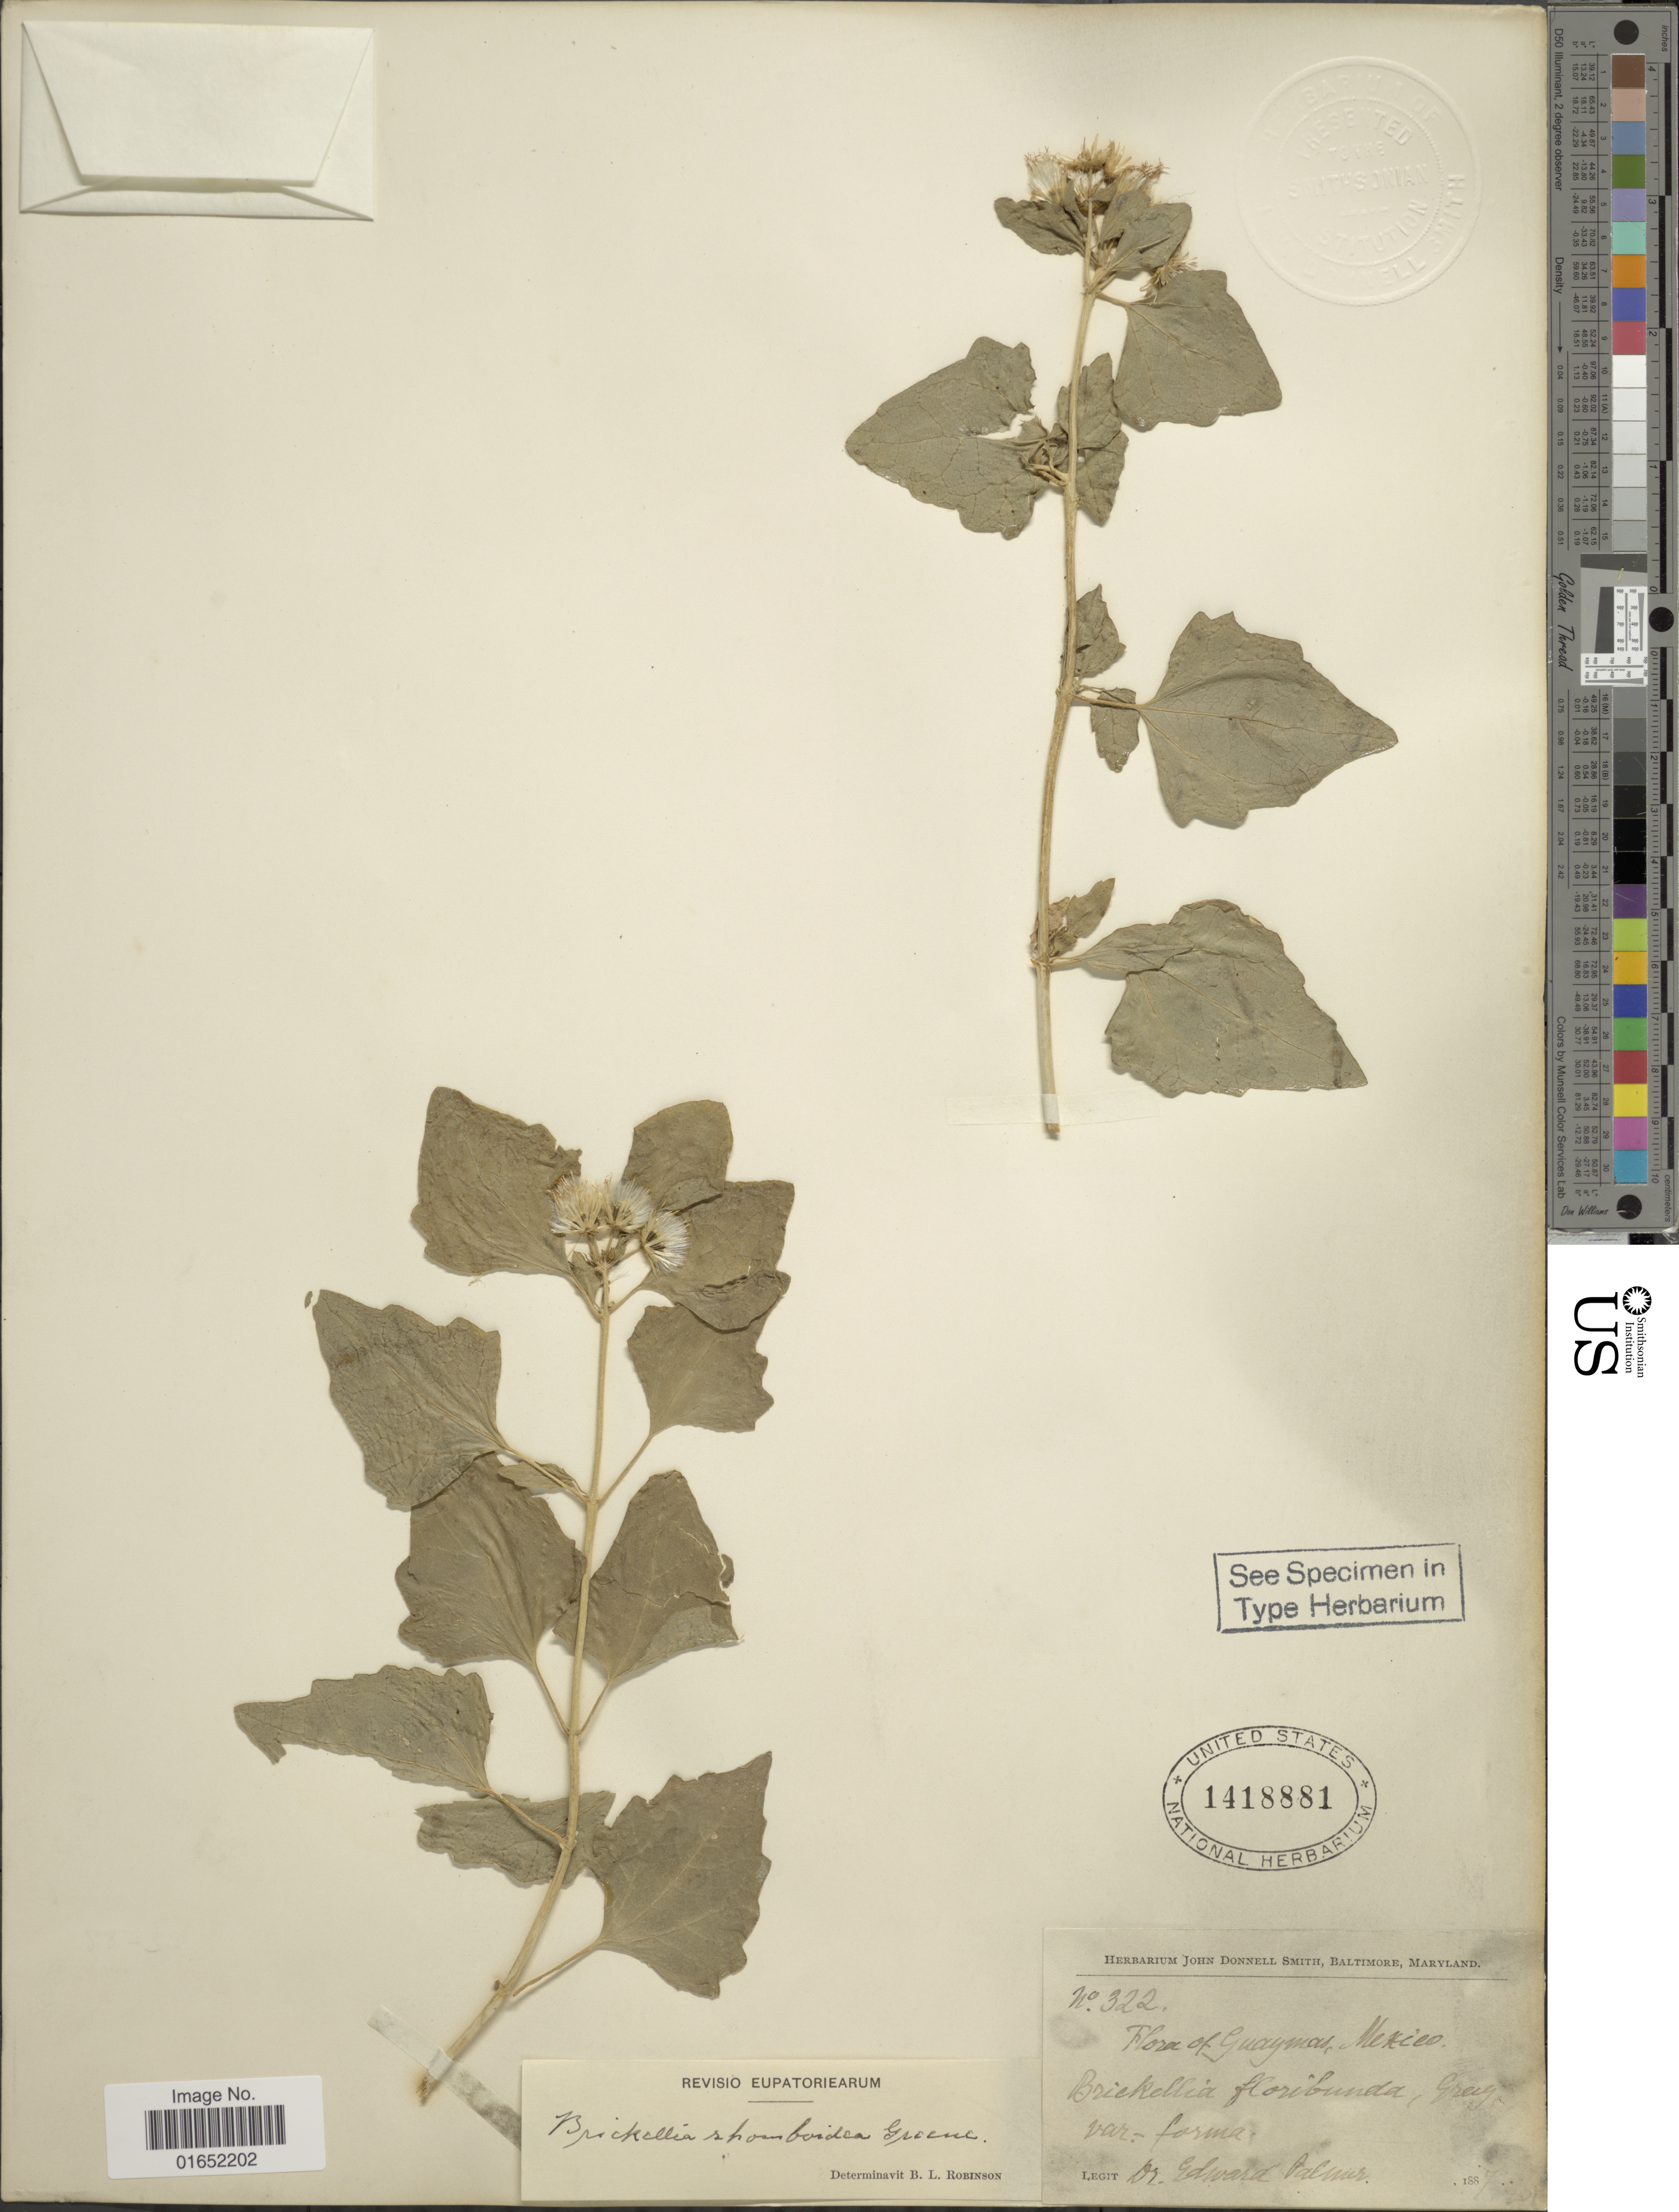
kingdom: Plantae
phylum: Tracheophyta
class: Magnoliopsida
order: Asterales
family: Asteraceae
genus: Brickellia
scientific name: Brickellia rhomboidea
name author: Greene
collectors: E. Palmer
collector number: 322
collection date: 1887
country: Mexico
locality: Guaymas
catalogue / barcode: US 1418881